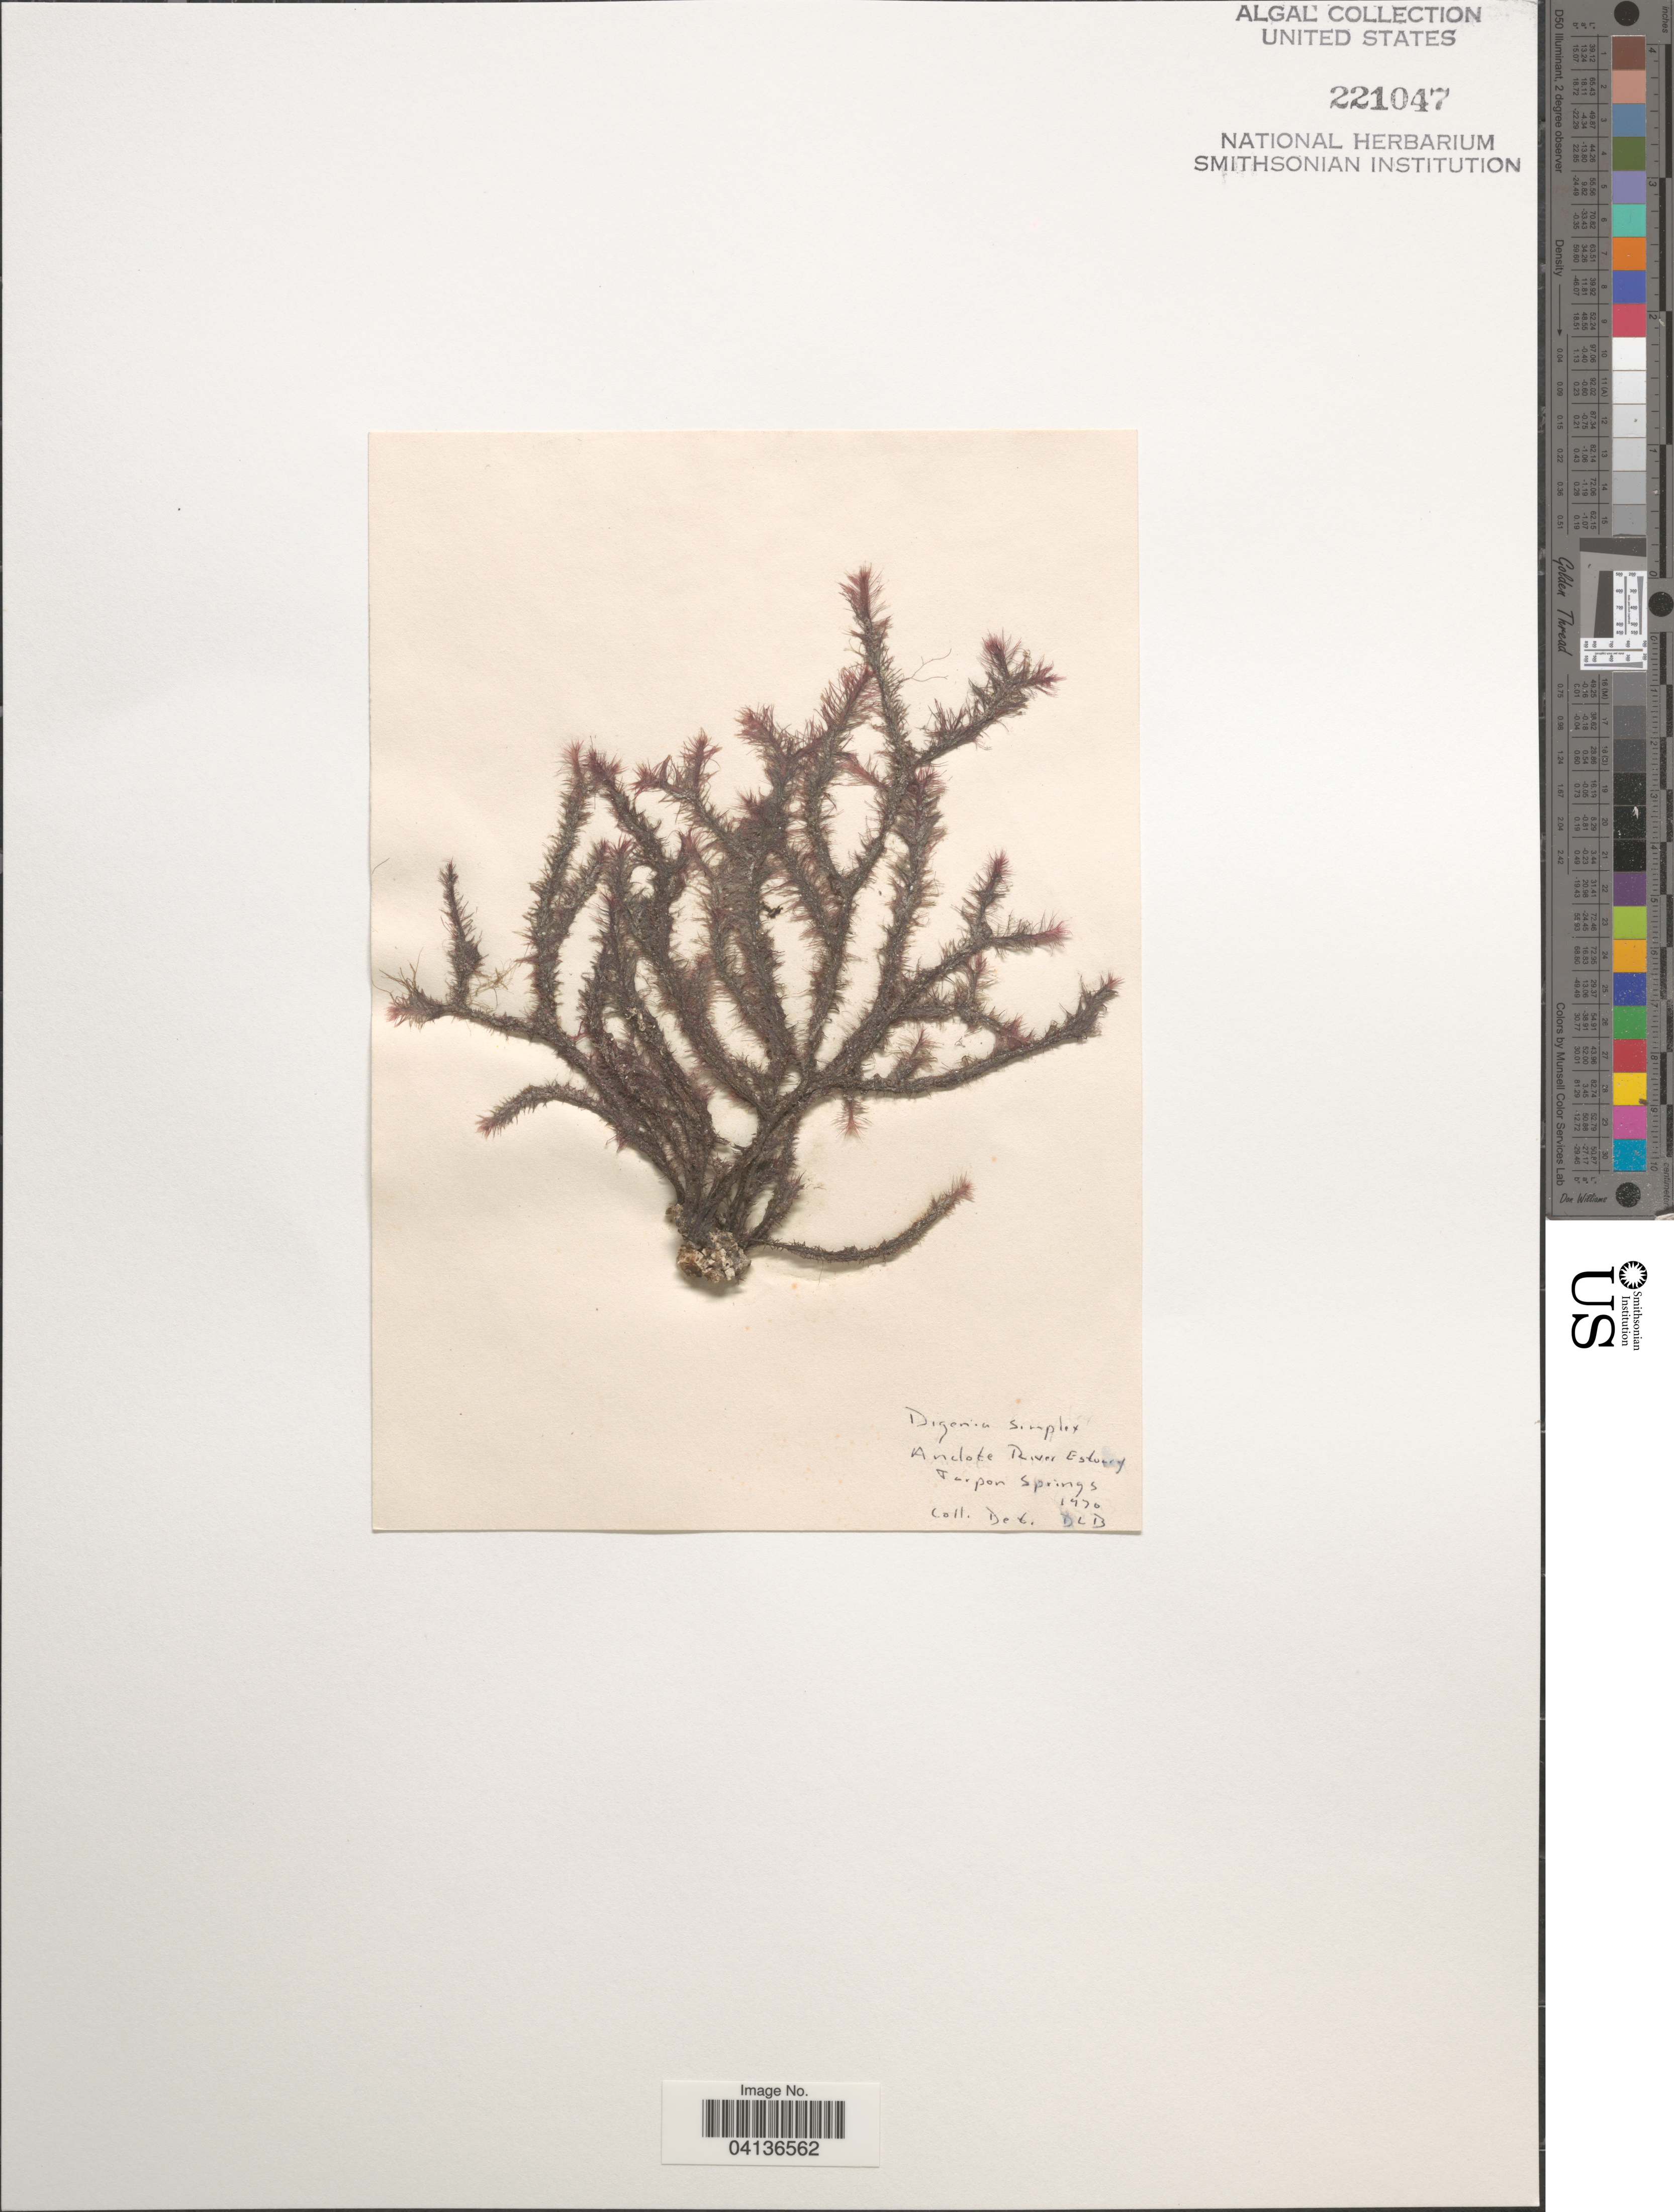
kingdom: Plantae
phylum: Rhodophyta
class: Florideophyceae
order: Ceramiales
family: Rhodomelaceae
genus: Digenea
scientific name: Digenea simplex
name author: (Wulfen) C. Agardh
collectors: D. L. B.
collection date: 1970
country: United States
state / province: Florida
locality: Anclote River Estuary Tarpon Springs.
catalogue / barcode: US 221047